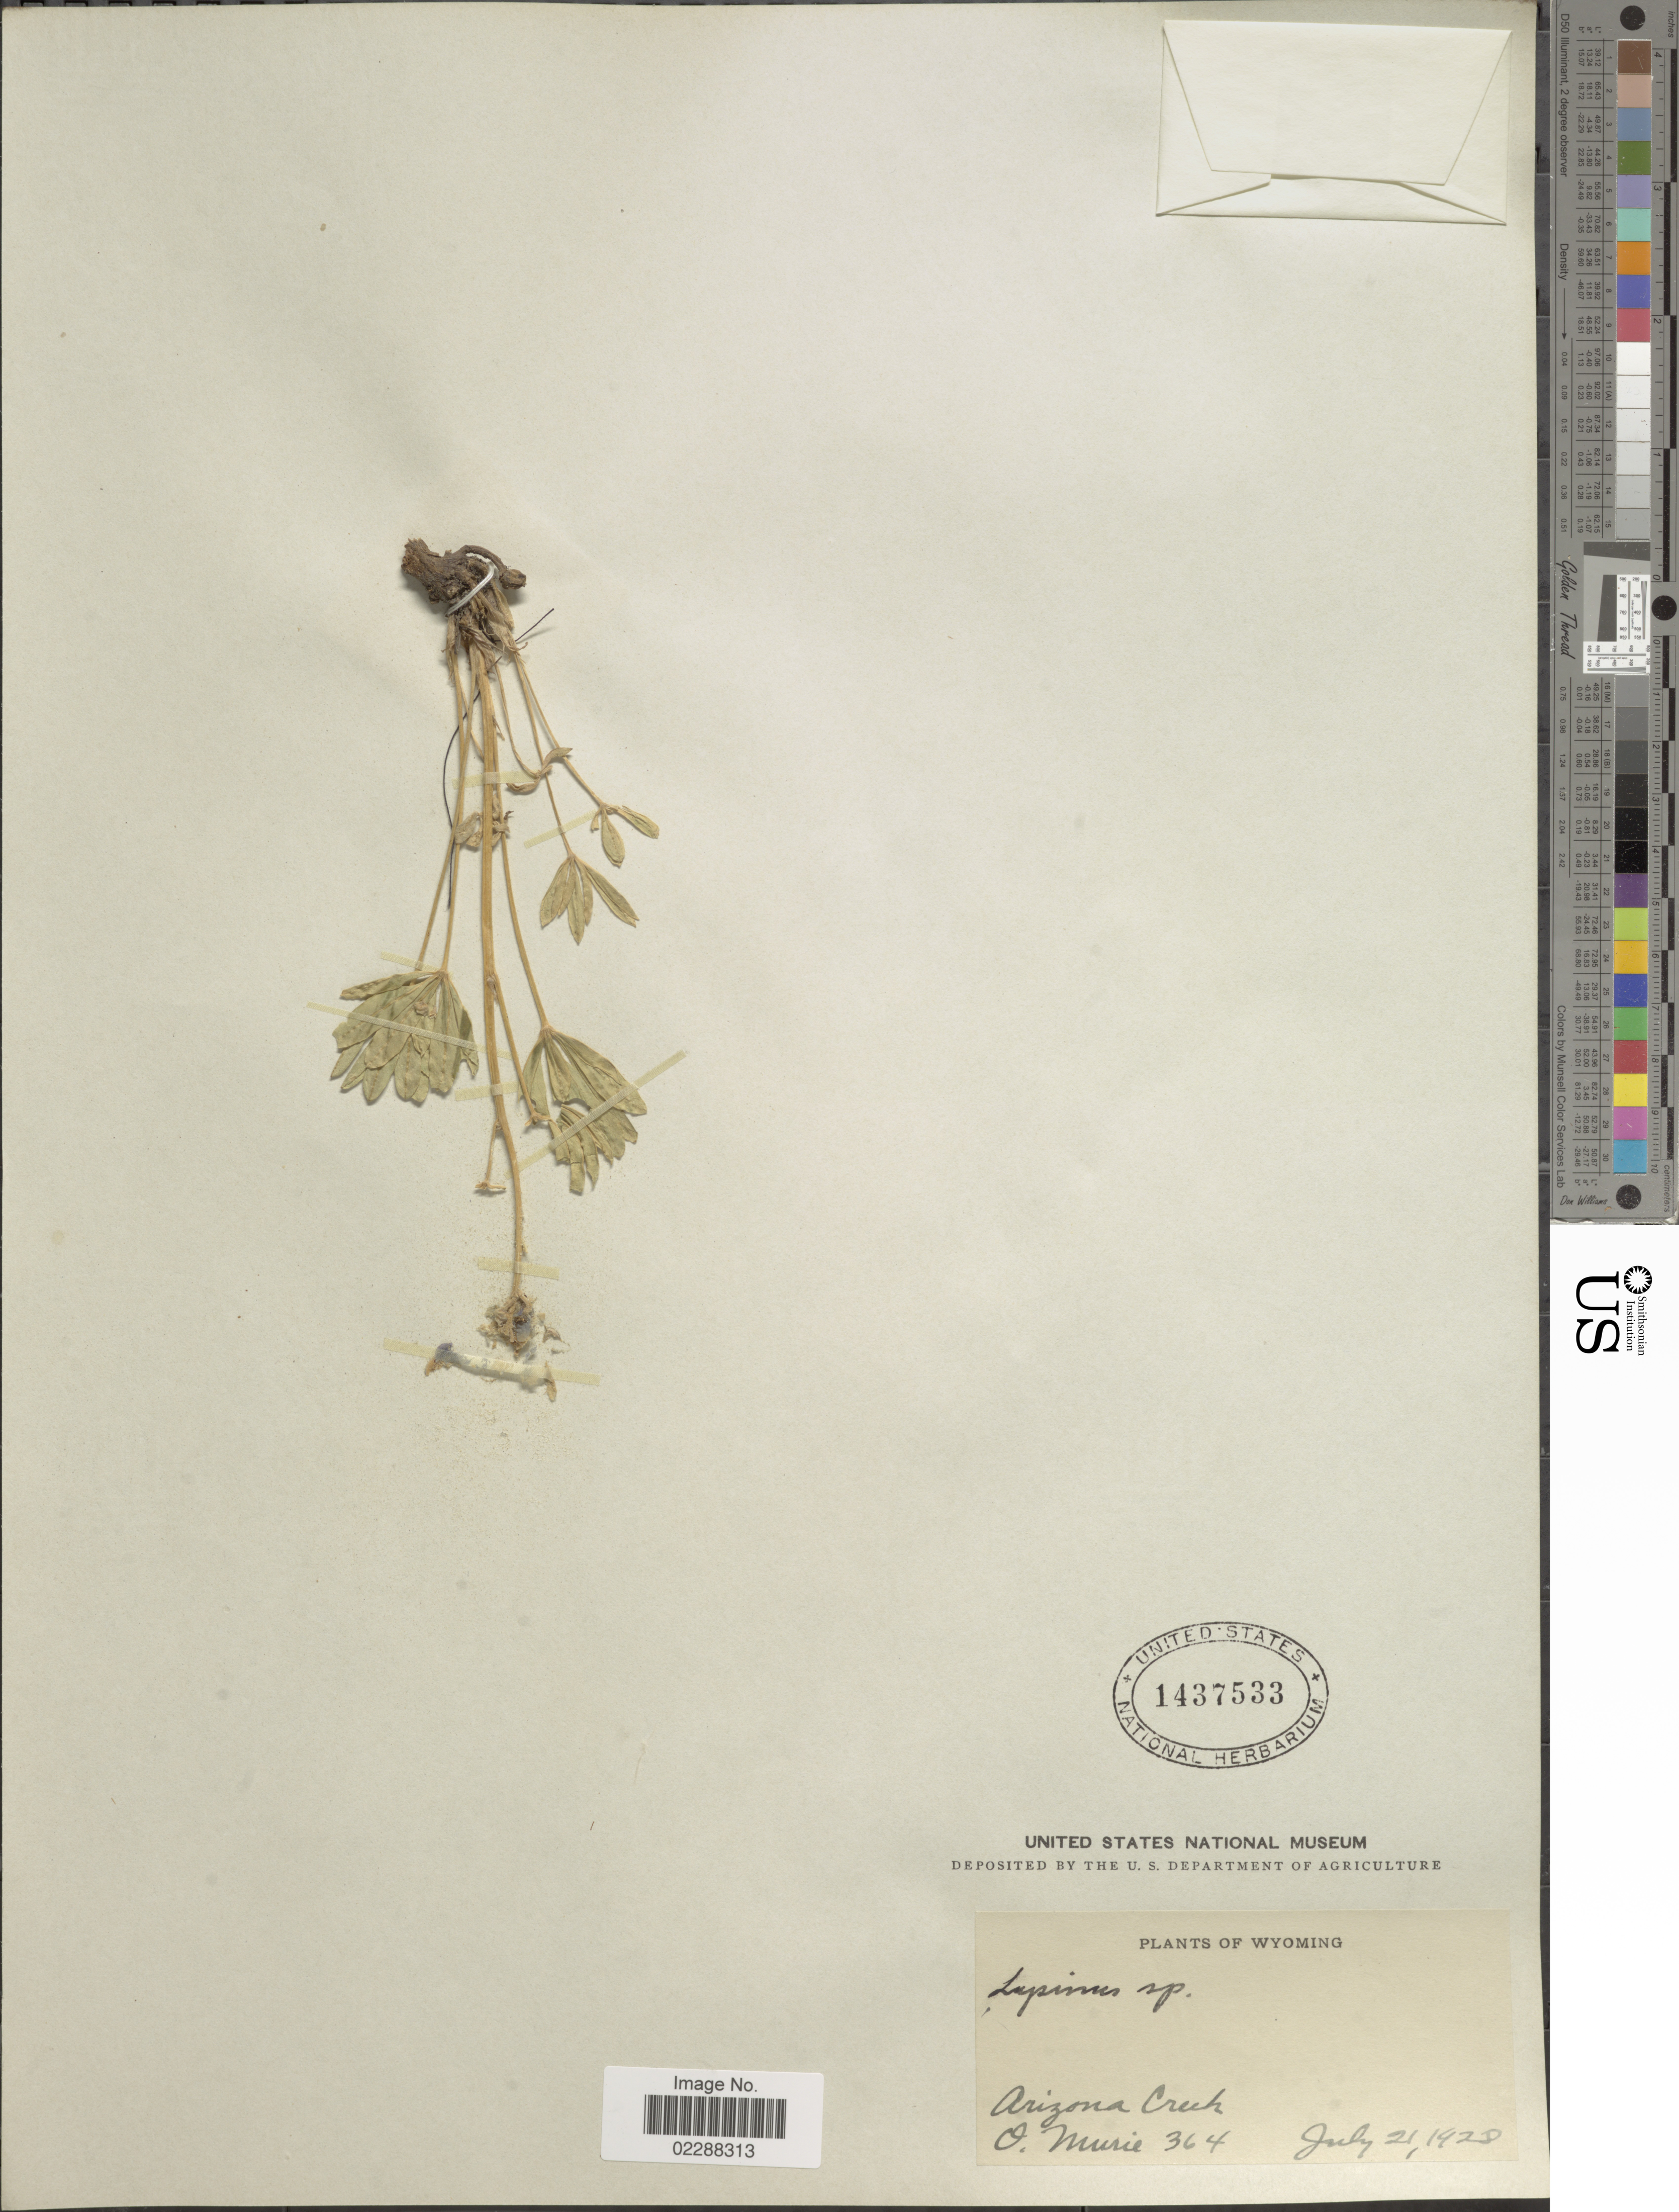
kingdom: Plantae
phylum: Tracheophyta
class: Magnoliopsida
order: Fabales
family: Fabaceae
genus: Lupinus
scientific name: Lupinus sp.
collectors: O. Murie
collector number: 364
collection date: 1928-07-21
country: United States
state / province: Wyoming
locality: Arizona Creek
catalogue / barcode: US 1437533